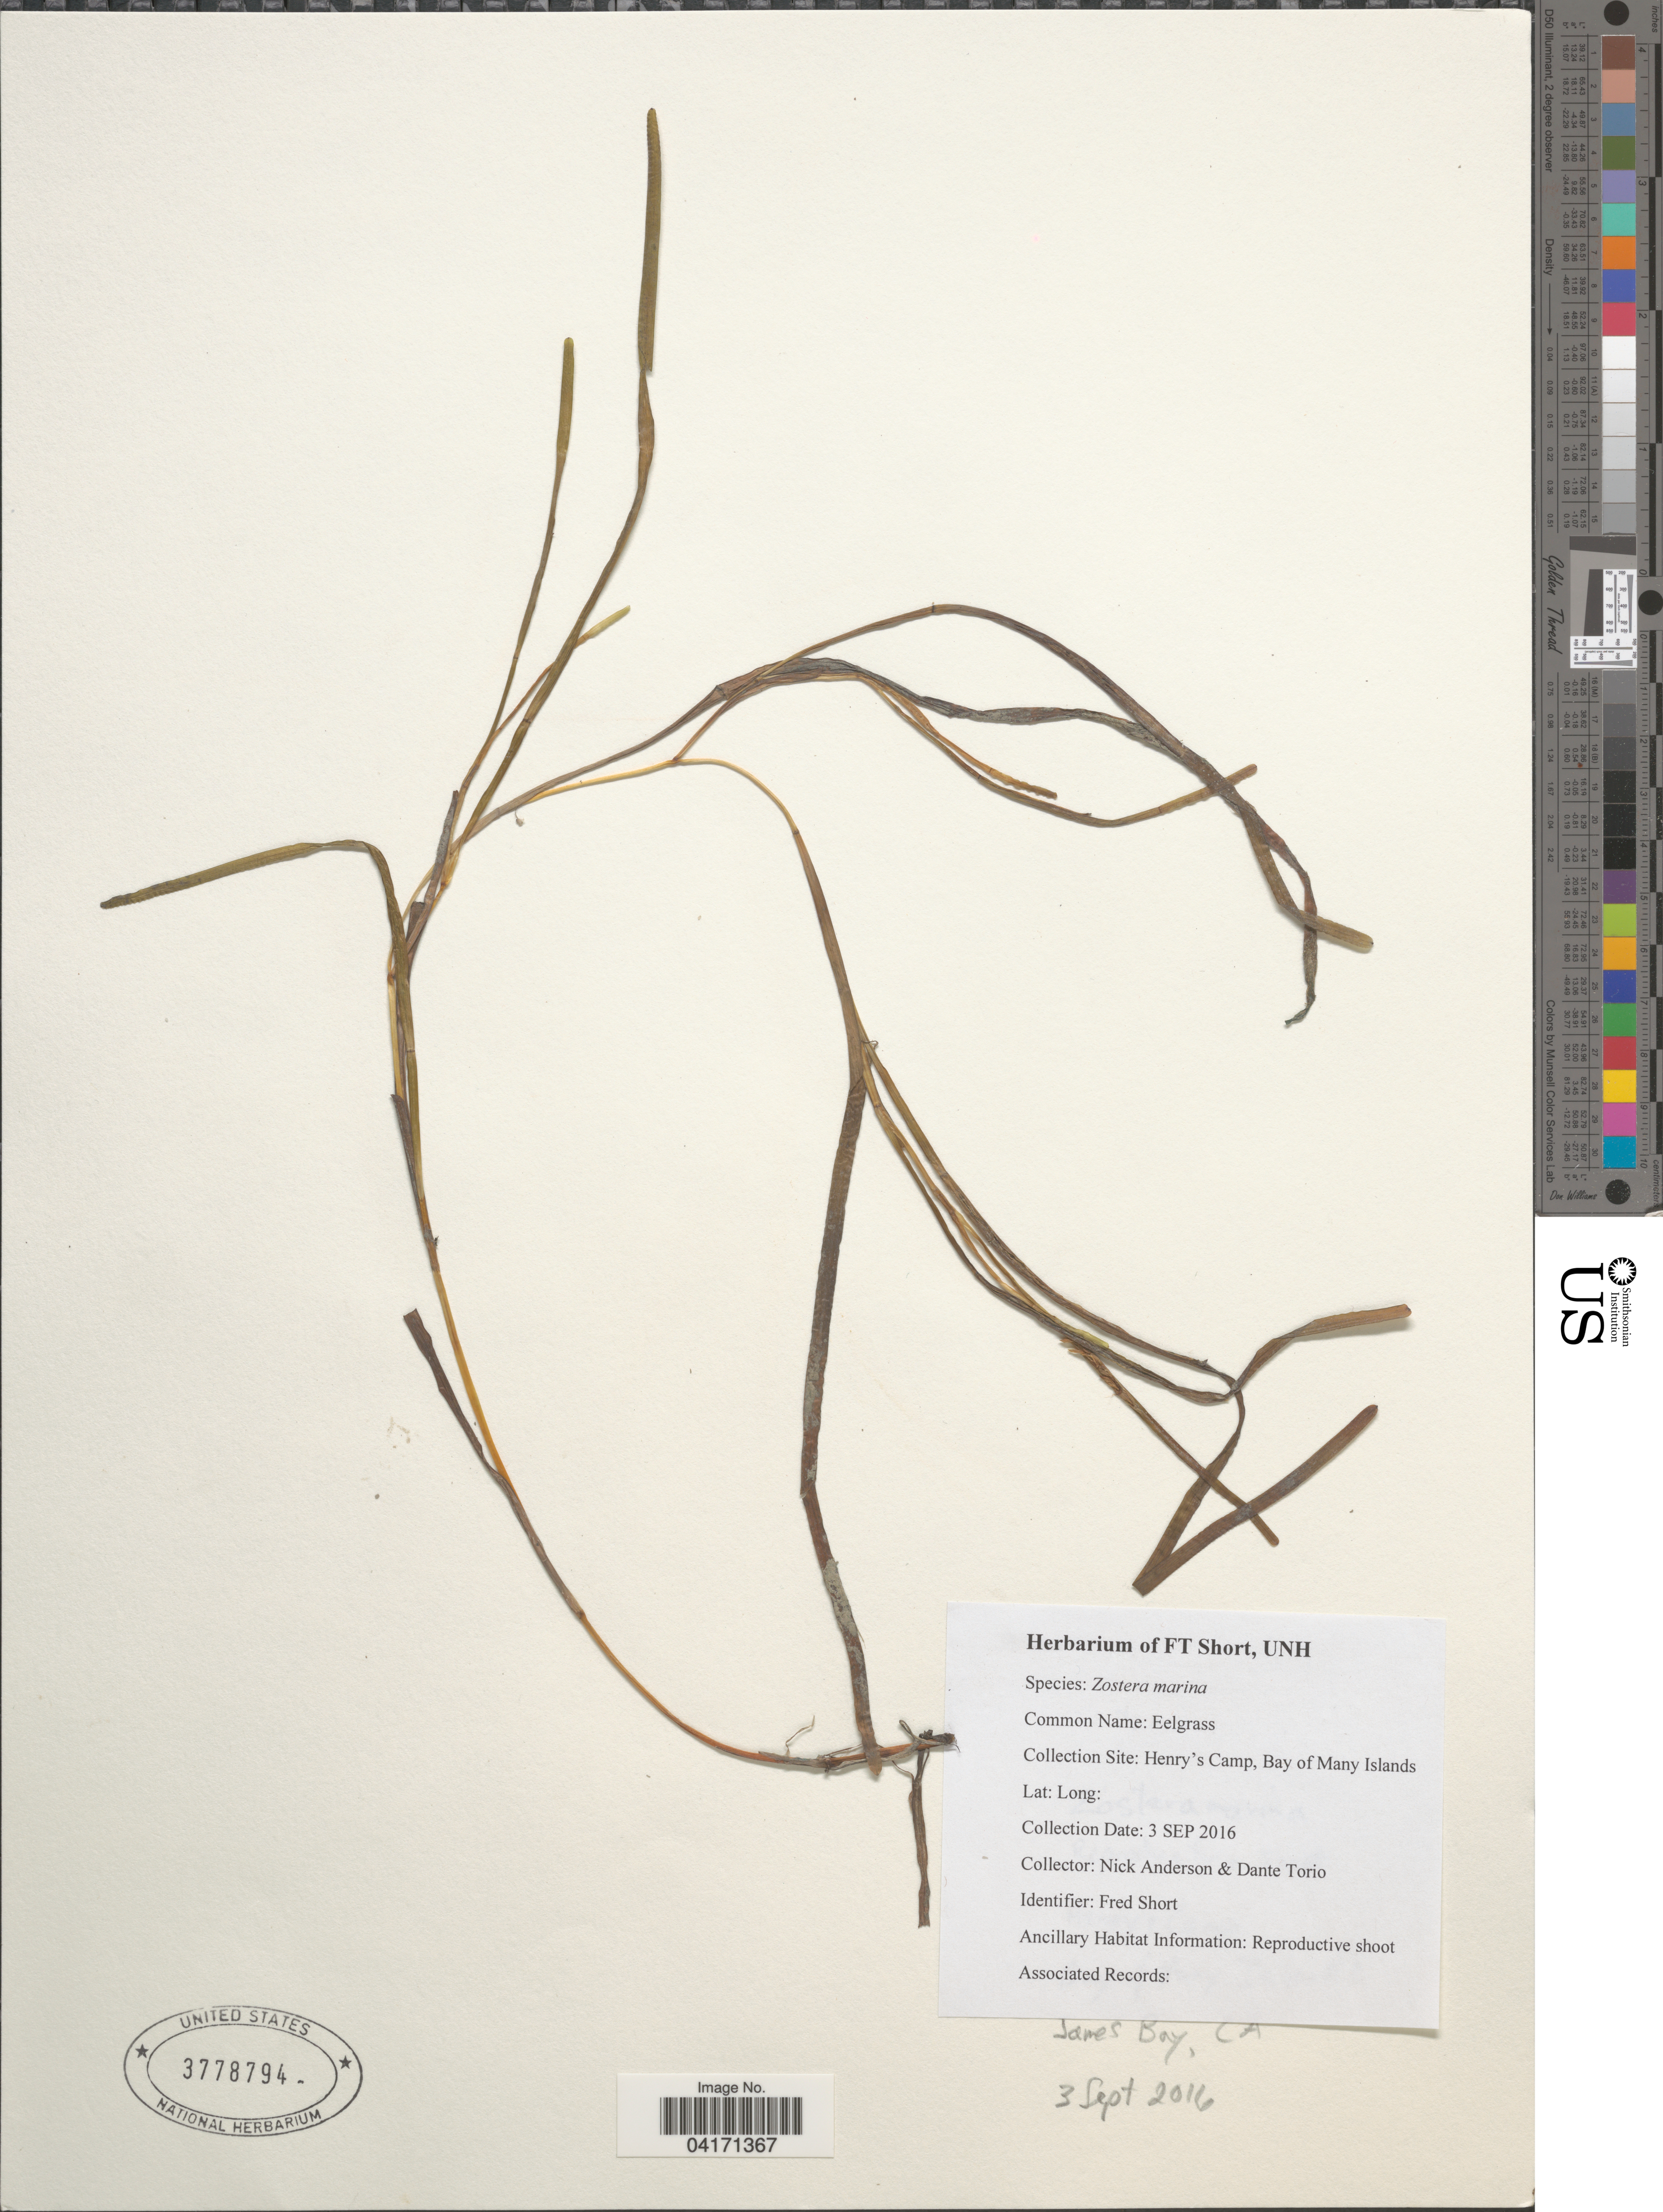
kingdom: Plantae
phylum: Tracheophyta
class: Liliopsida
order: Alismatales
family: Zosteraceae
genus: Zostera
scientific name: Zostera marina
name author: L.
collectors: N. Anderson & D. Torio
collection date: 2016-09-03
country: Canada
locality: Henry's Camp, Bay of Many Islands. James Bay.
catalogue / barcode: US 3778794